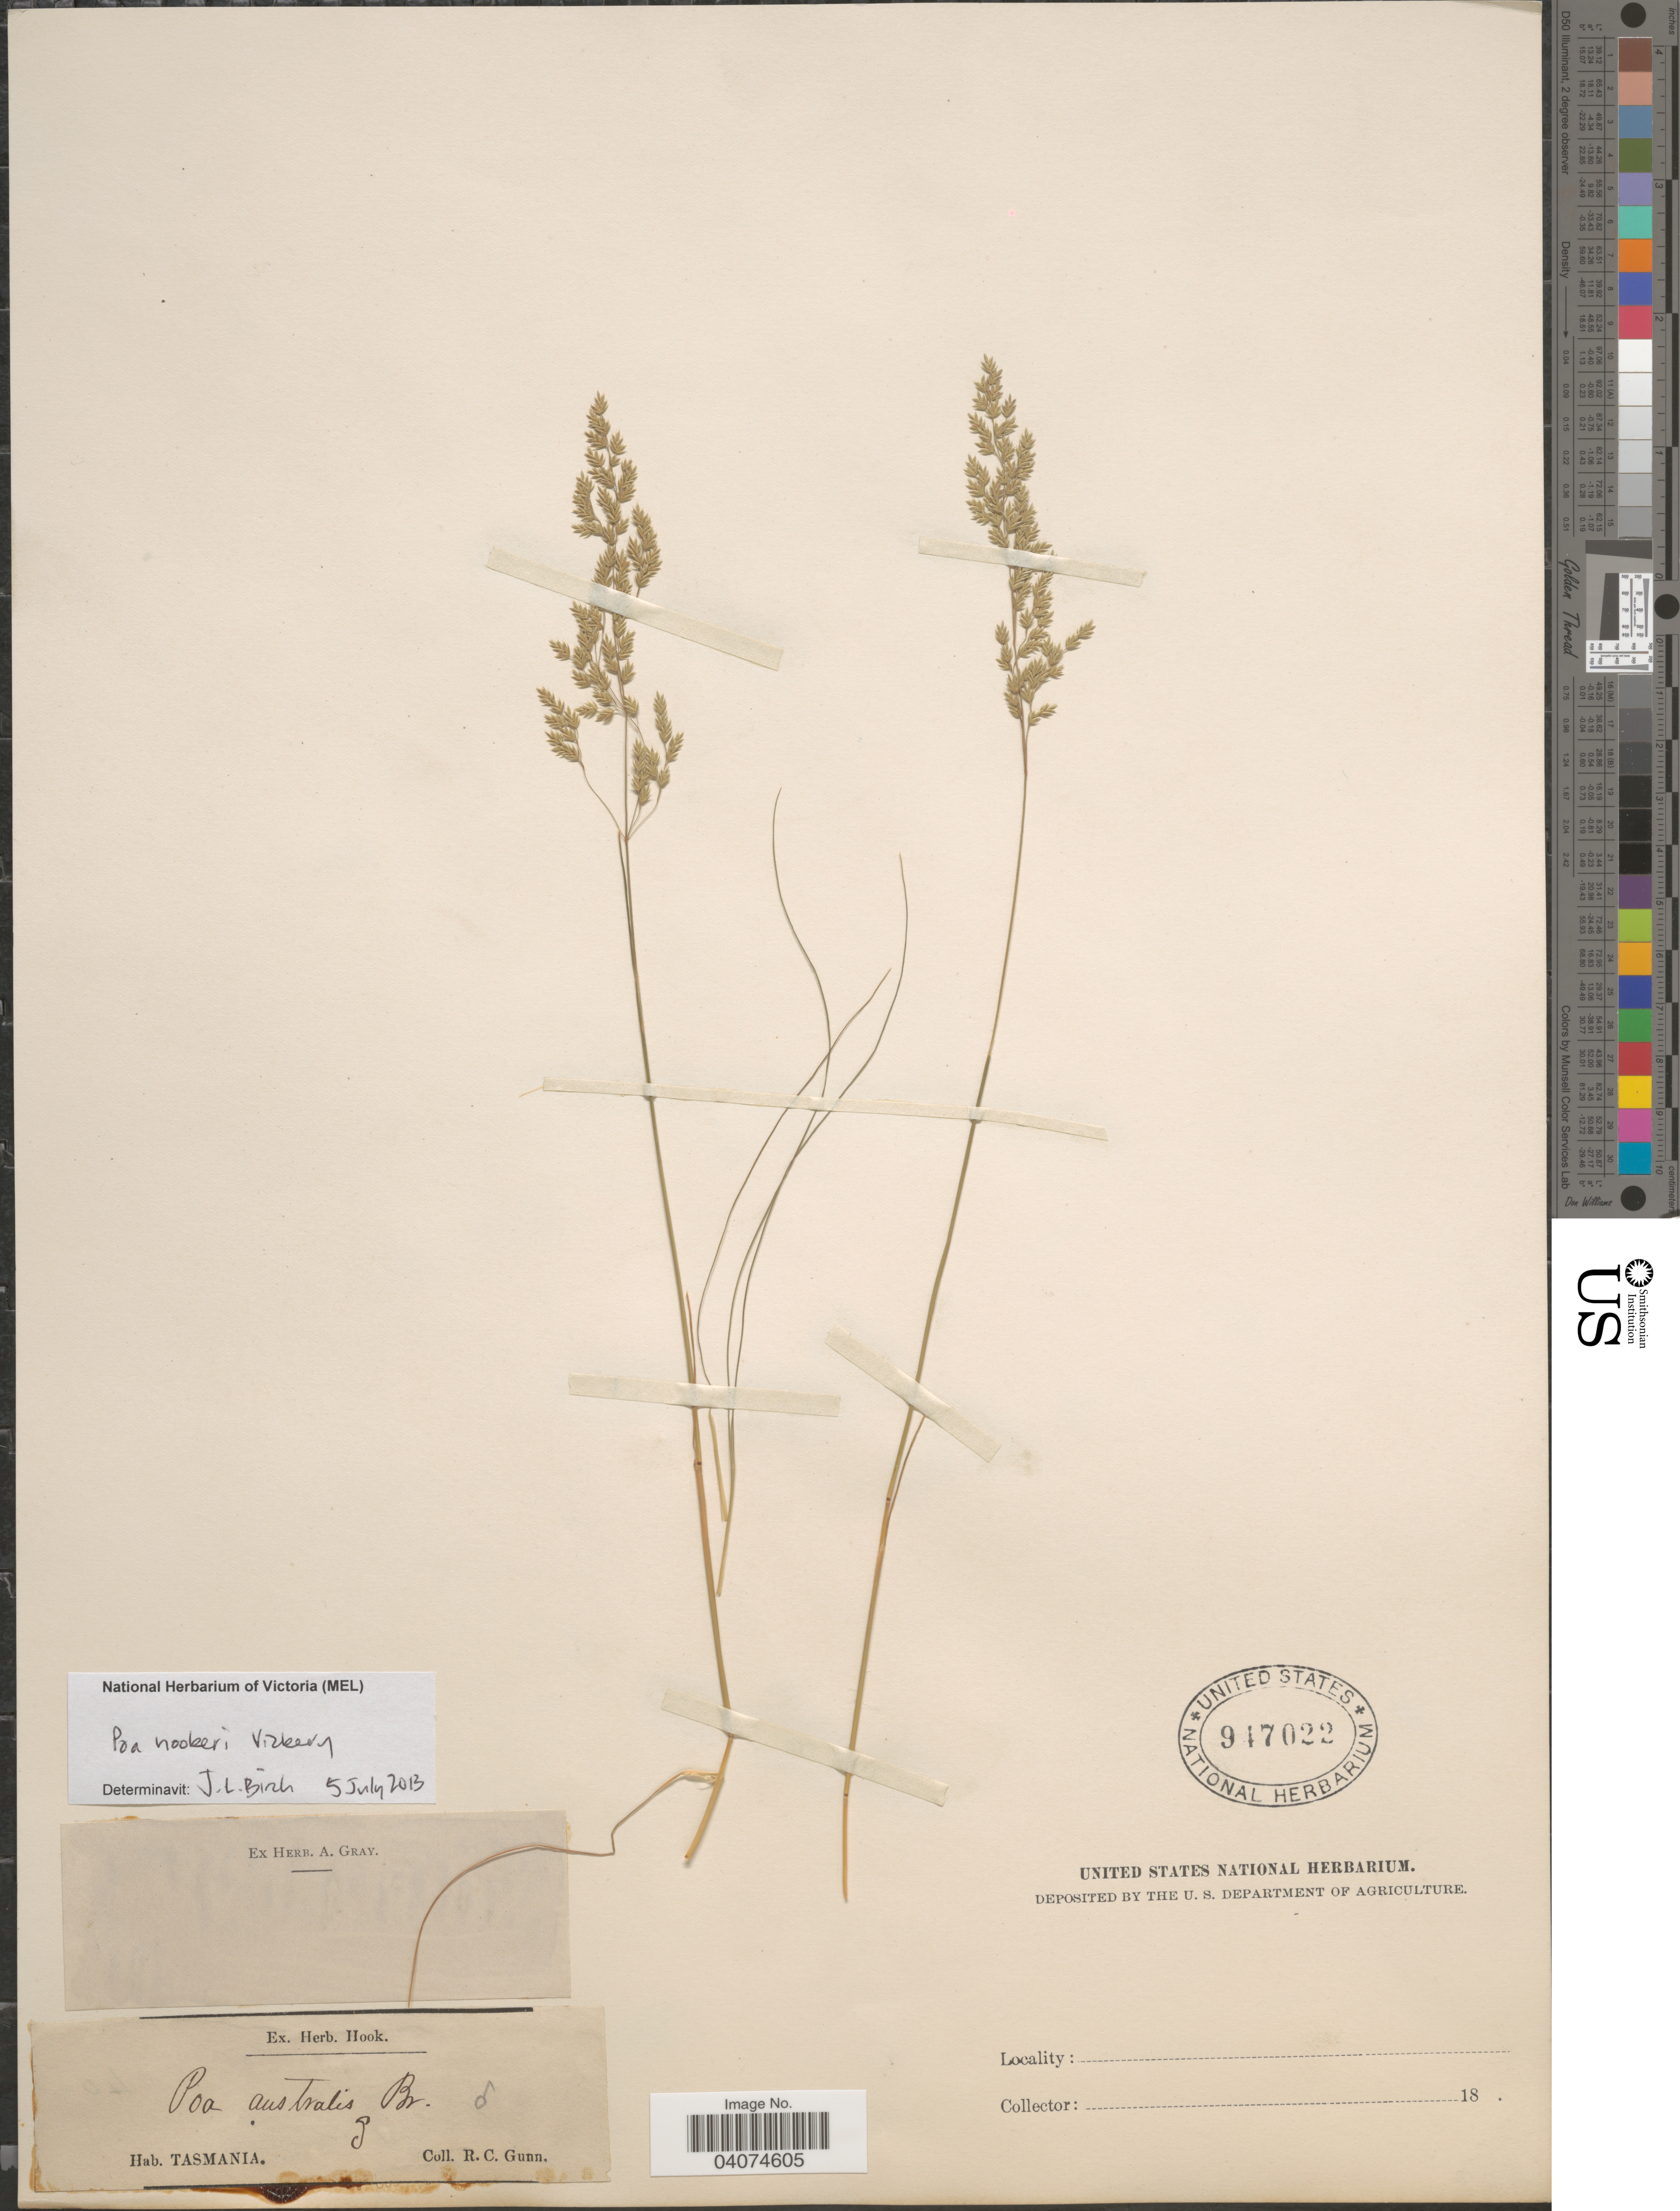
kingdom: Plantae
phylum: Tracheophyta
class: Liliopsida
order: Poales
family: Poaceae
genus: Poa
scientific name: Poa hookeri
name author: Vickery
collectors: R. Gunn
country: Australia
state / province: Tasmania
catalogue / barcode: US 947022